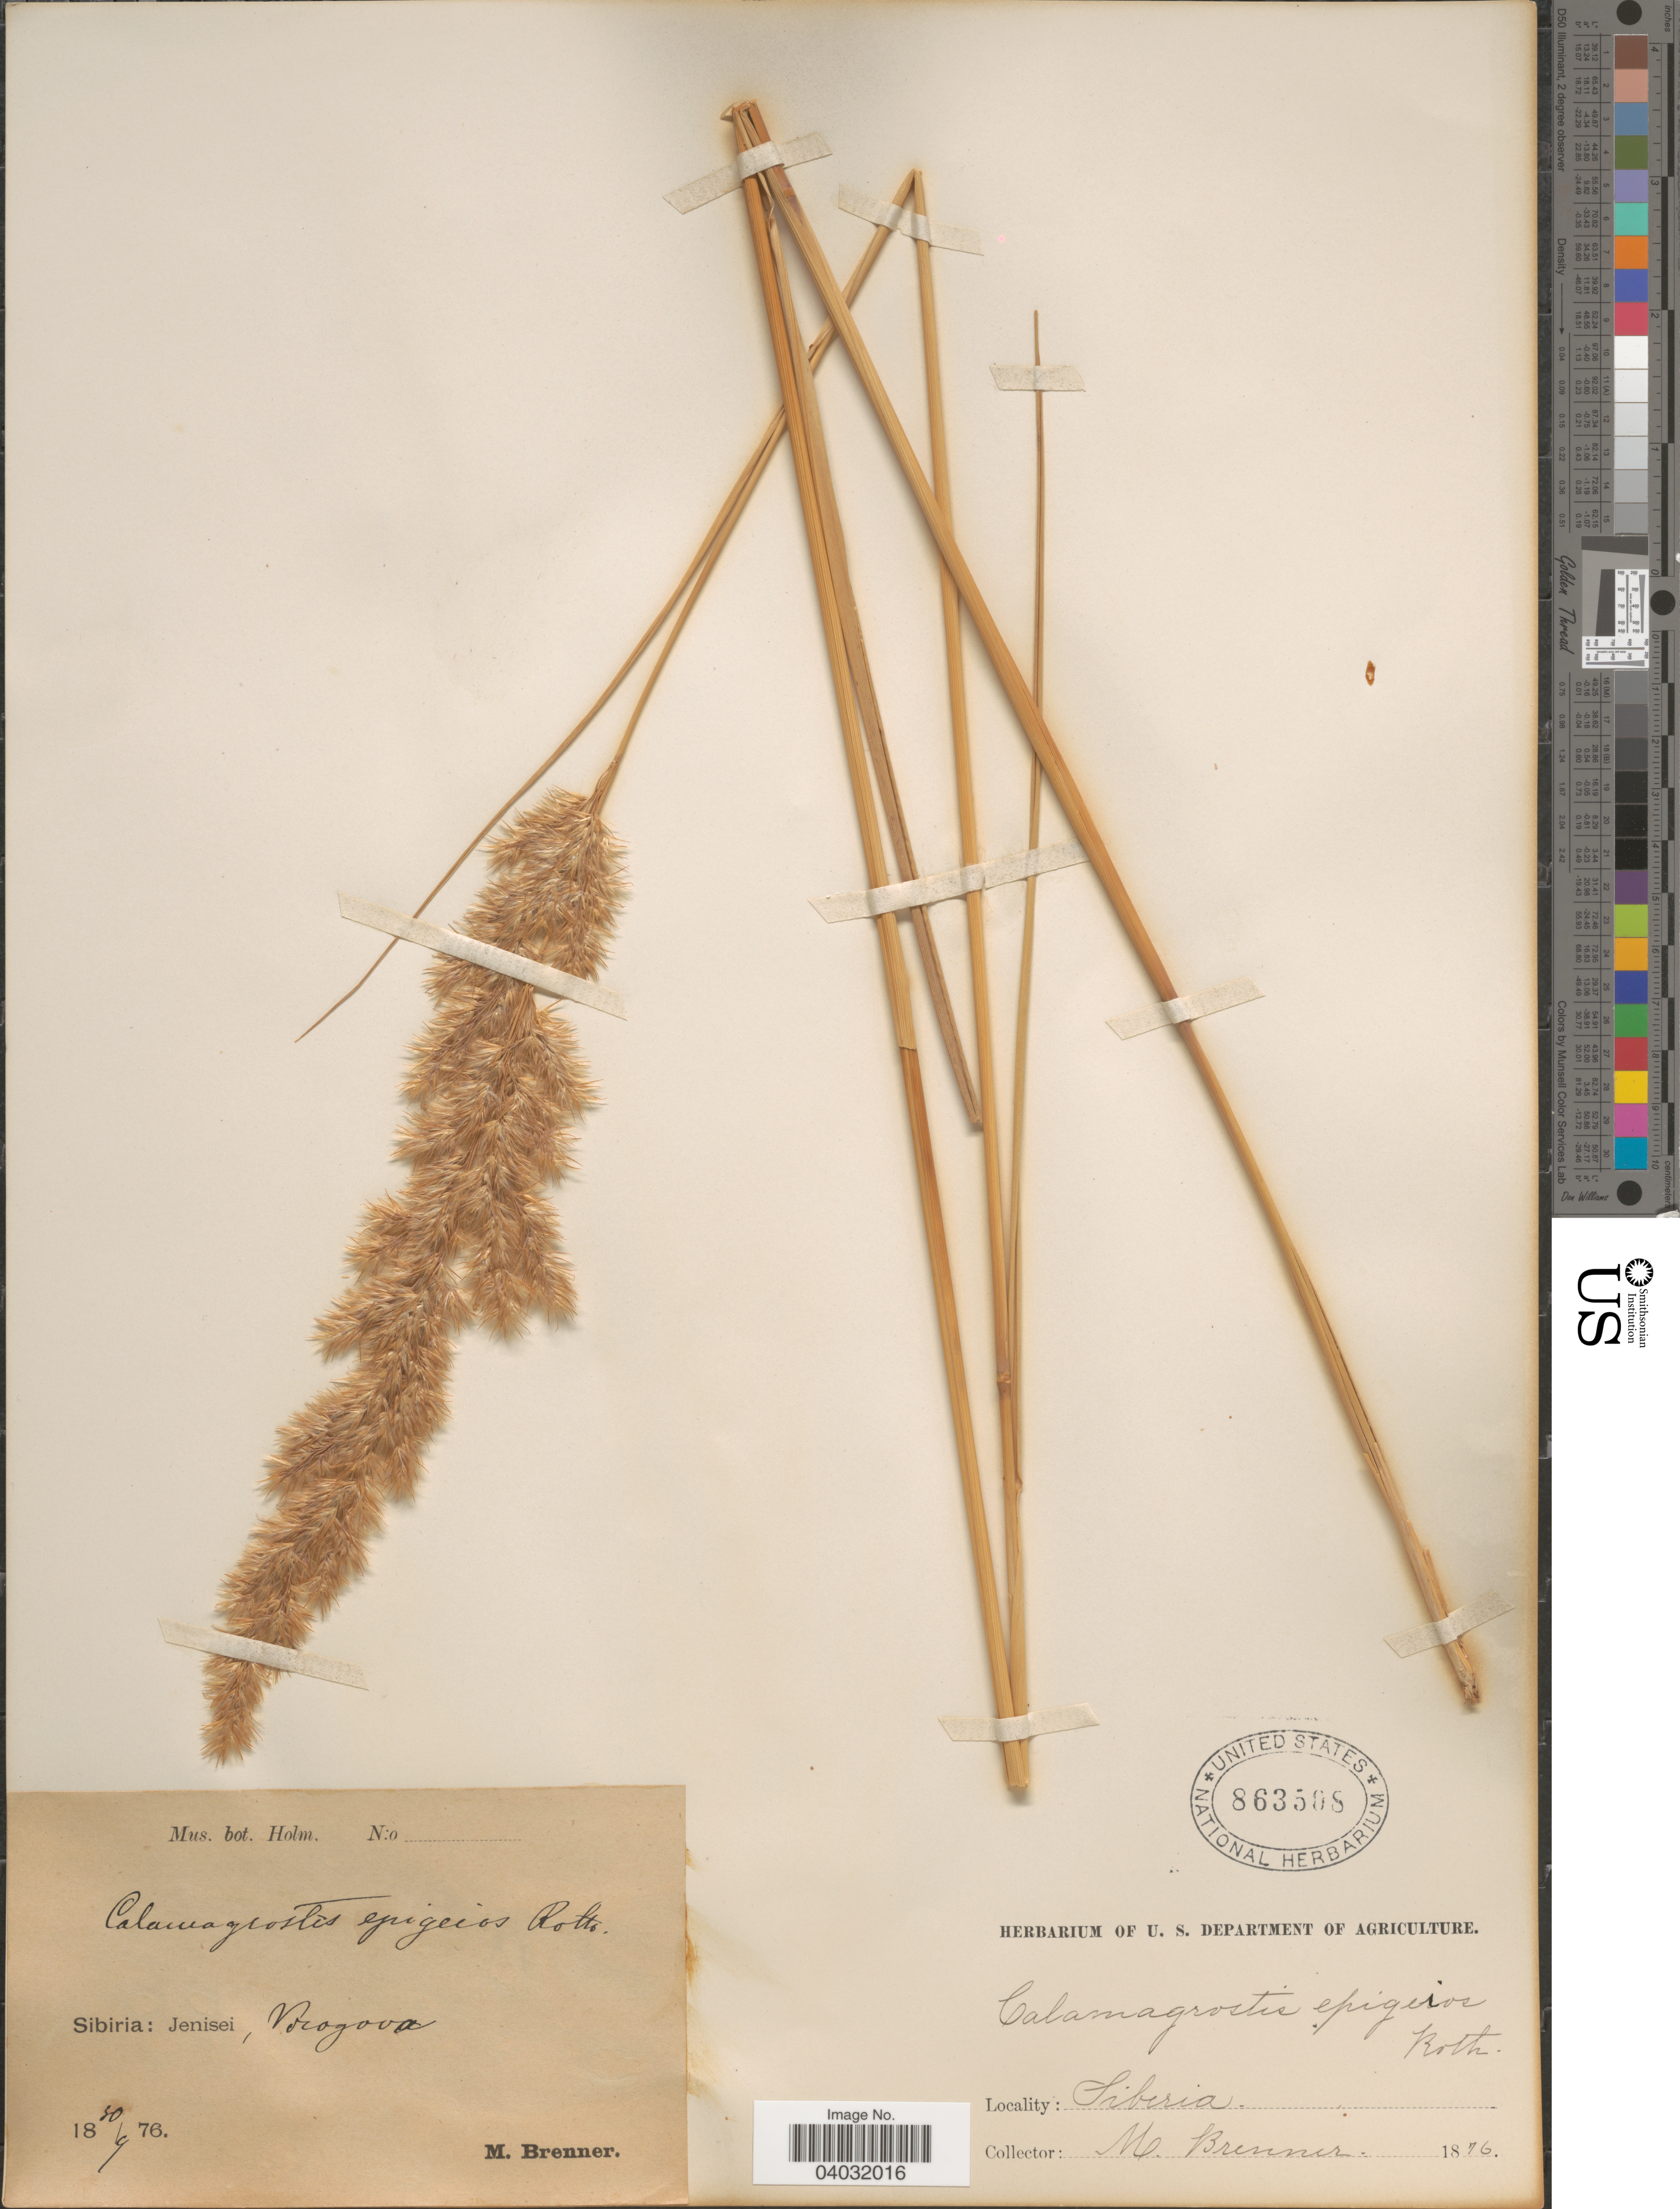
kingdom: Plantae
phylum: Tracheophyta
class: Liliopsida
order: Poales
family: Poaceae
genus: Calamagrostis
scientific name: Calamagrostis epigeios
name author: (L.) Roth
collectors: M. Brenner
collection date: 1876-09-30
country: Russian Federation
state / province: Krasnoyarsk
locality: Sibiria: Jenisei, Vorogova.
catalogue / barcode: US 863508